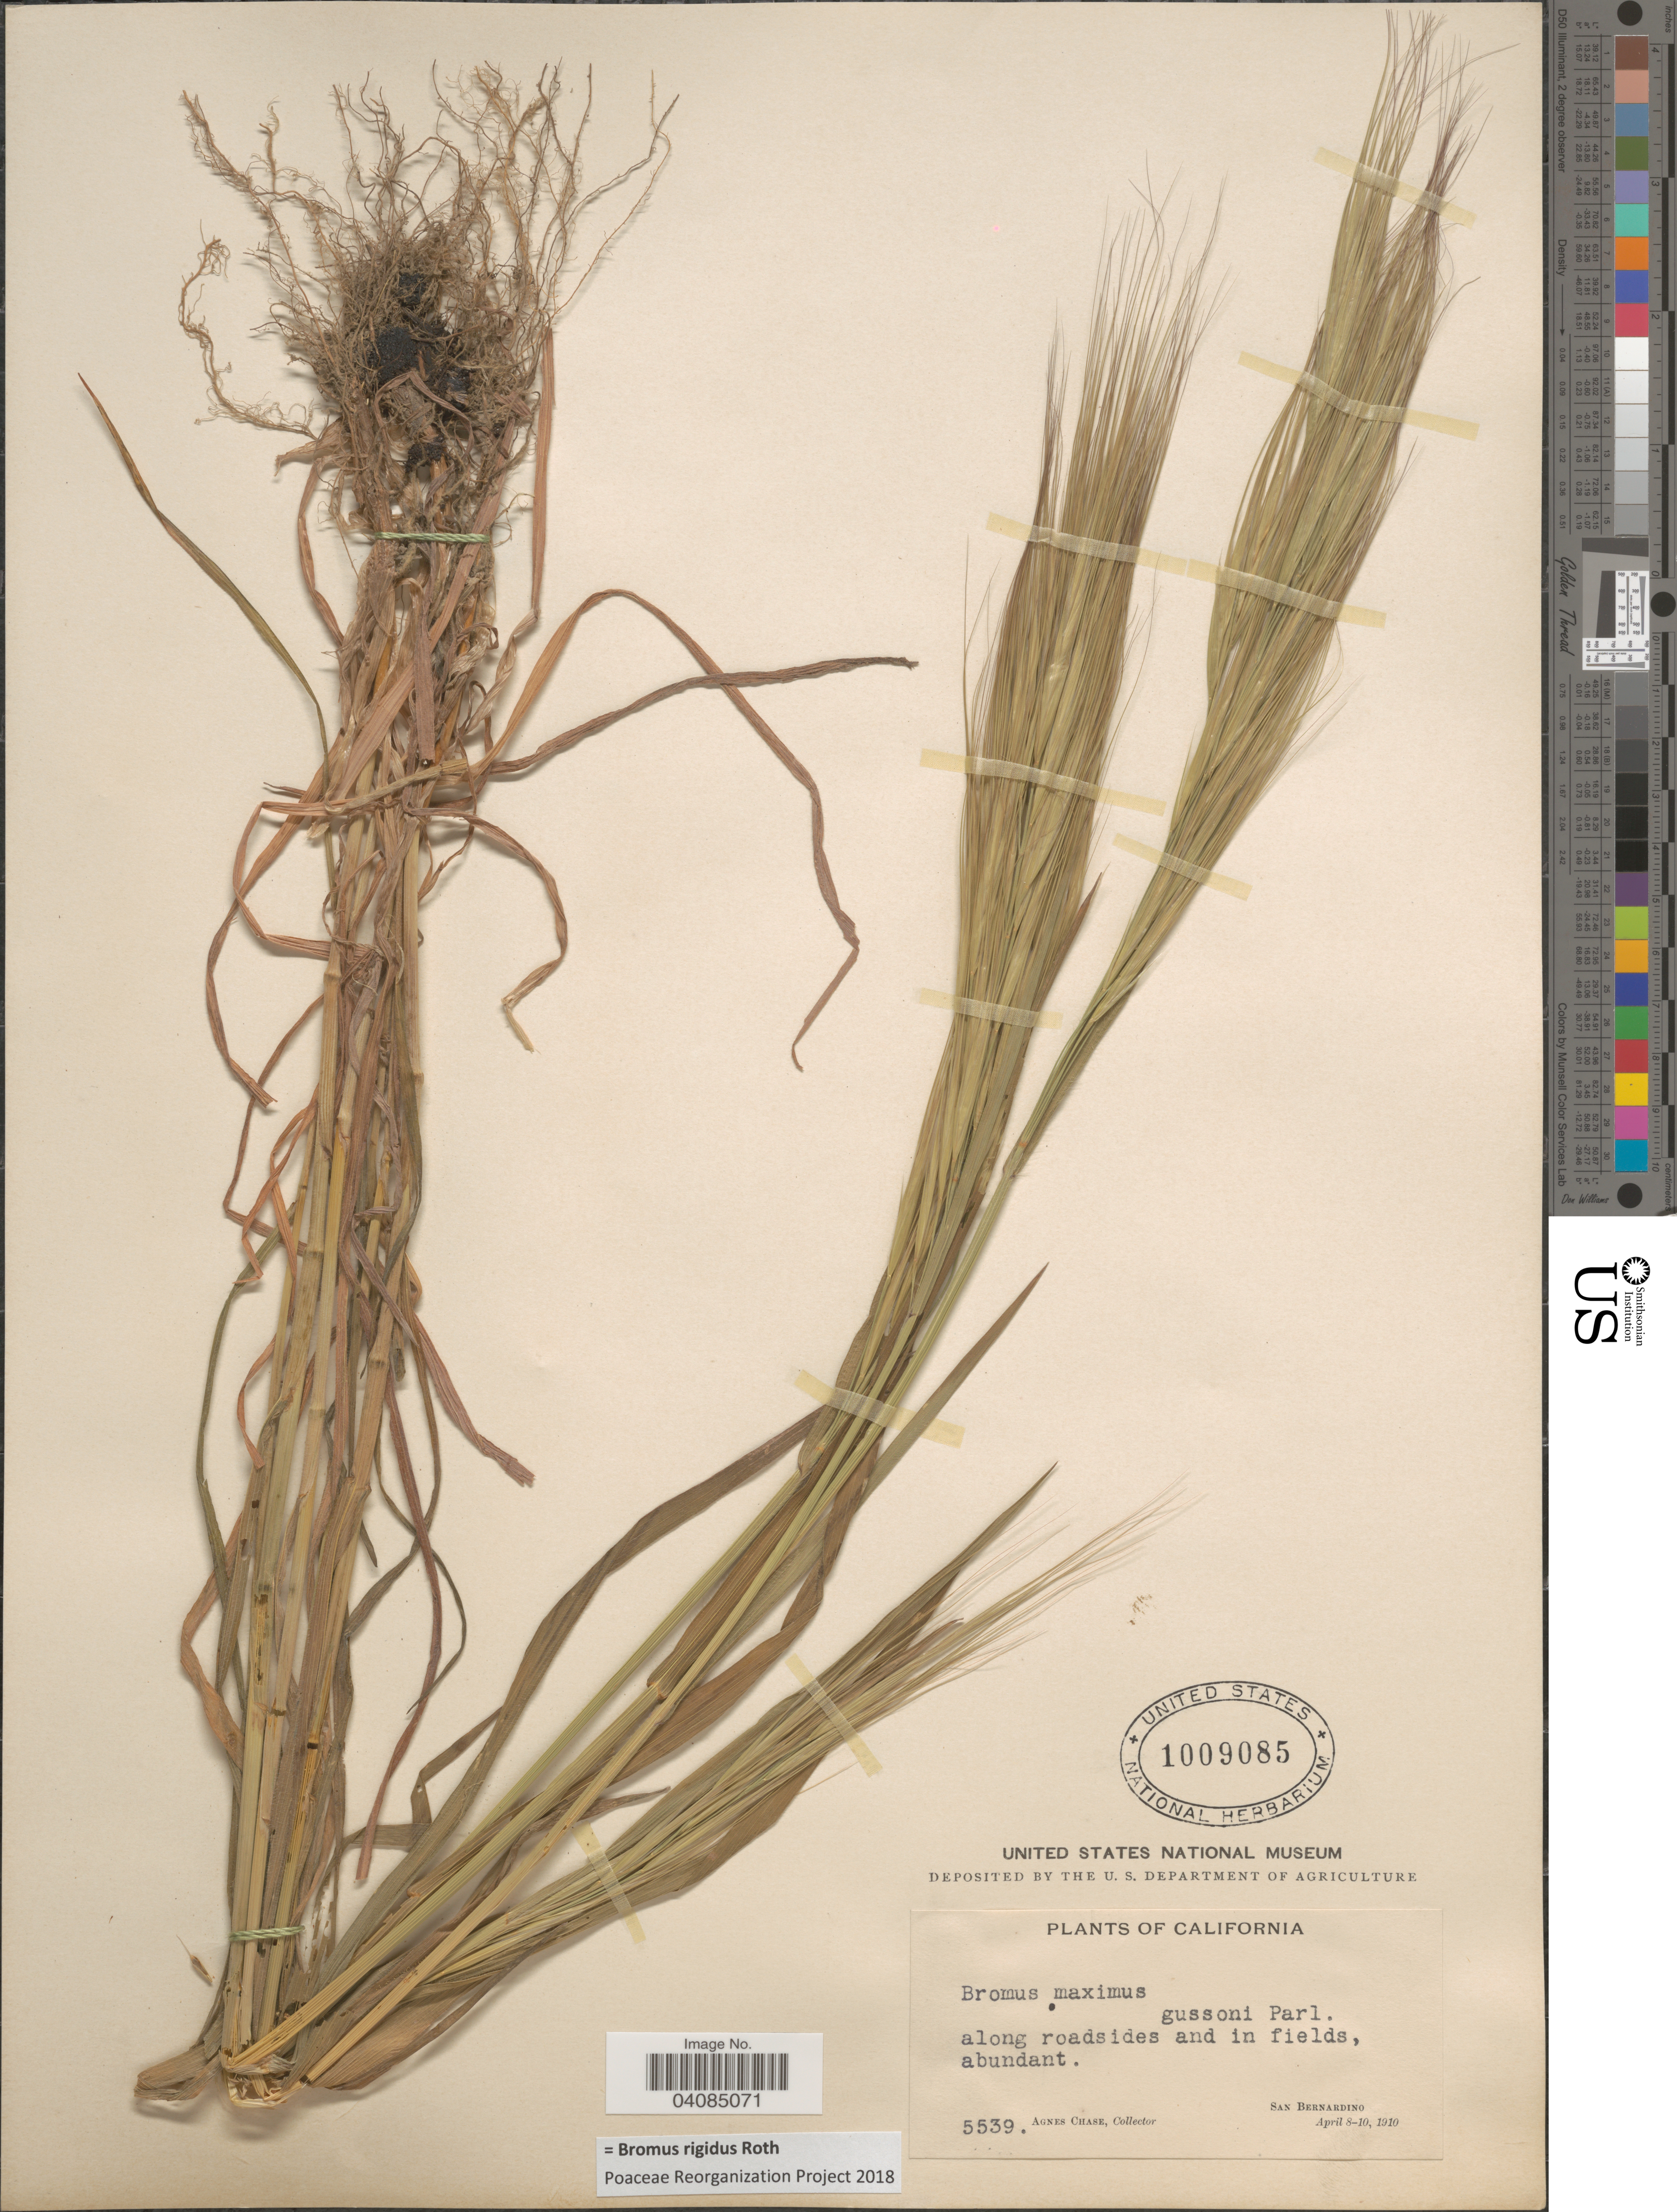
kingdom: Plantae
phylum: Tracheophyta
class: Liliopsida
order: Poales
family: Poaceae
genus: Bromus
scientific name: Bromus rigidus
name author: Roth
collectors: A. Chase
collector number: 5539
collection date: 1910-04-08/1910-04-10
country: United States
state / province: California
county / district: San Bernardino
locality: Along roadsides and in fields. San Bernardino.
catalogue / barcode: US 1009085